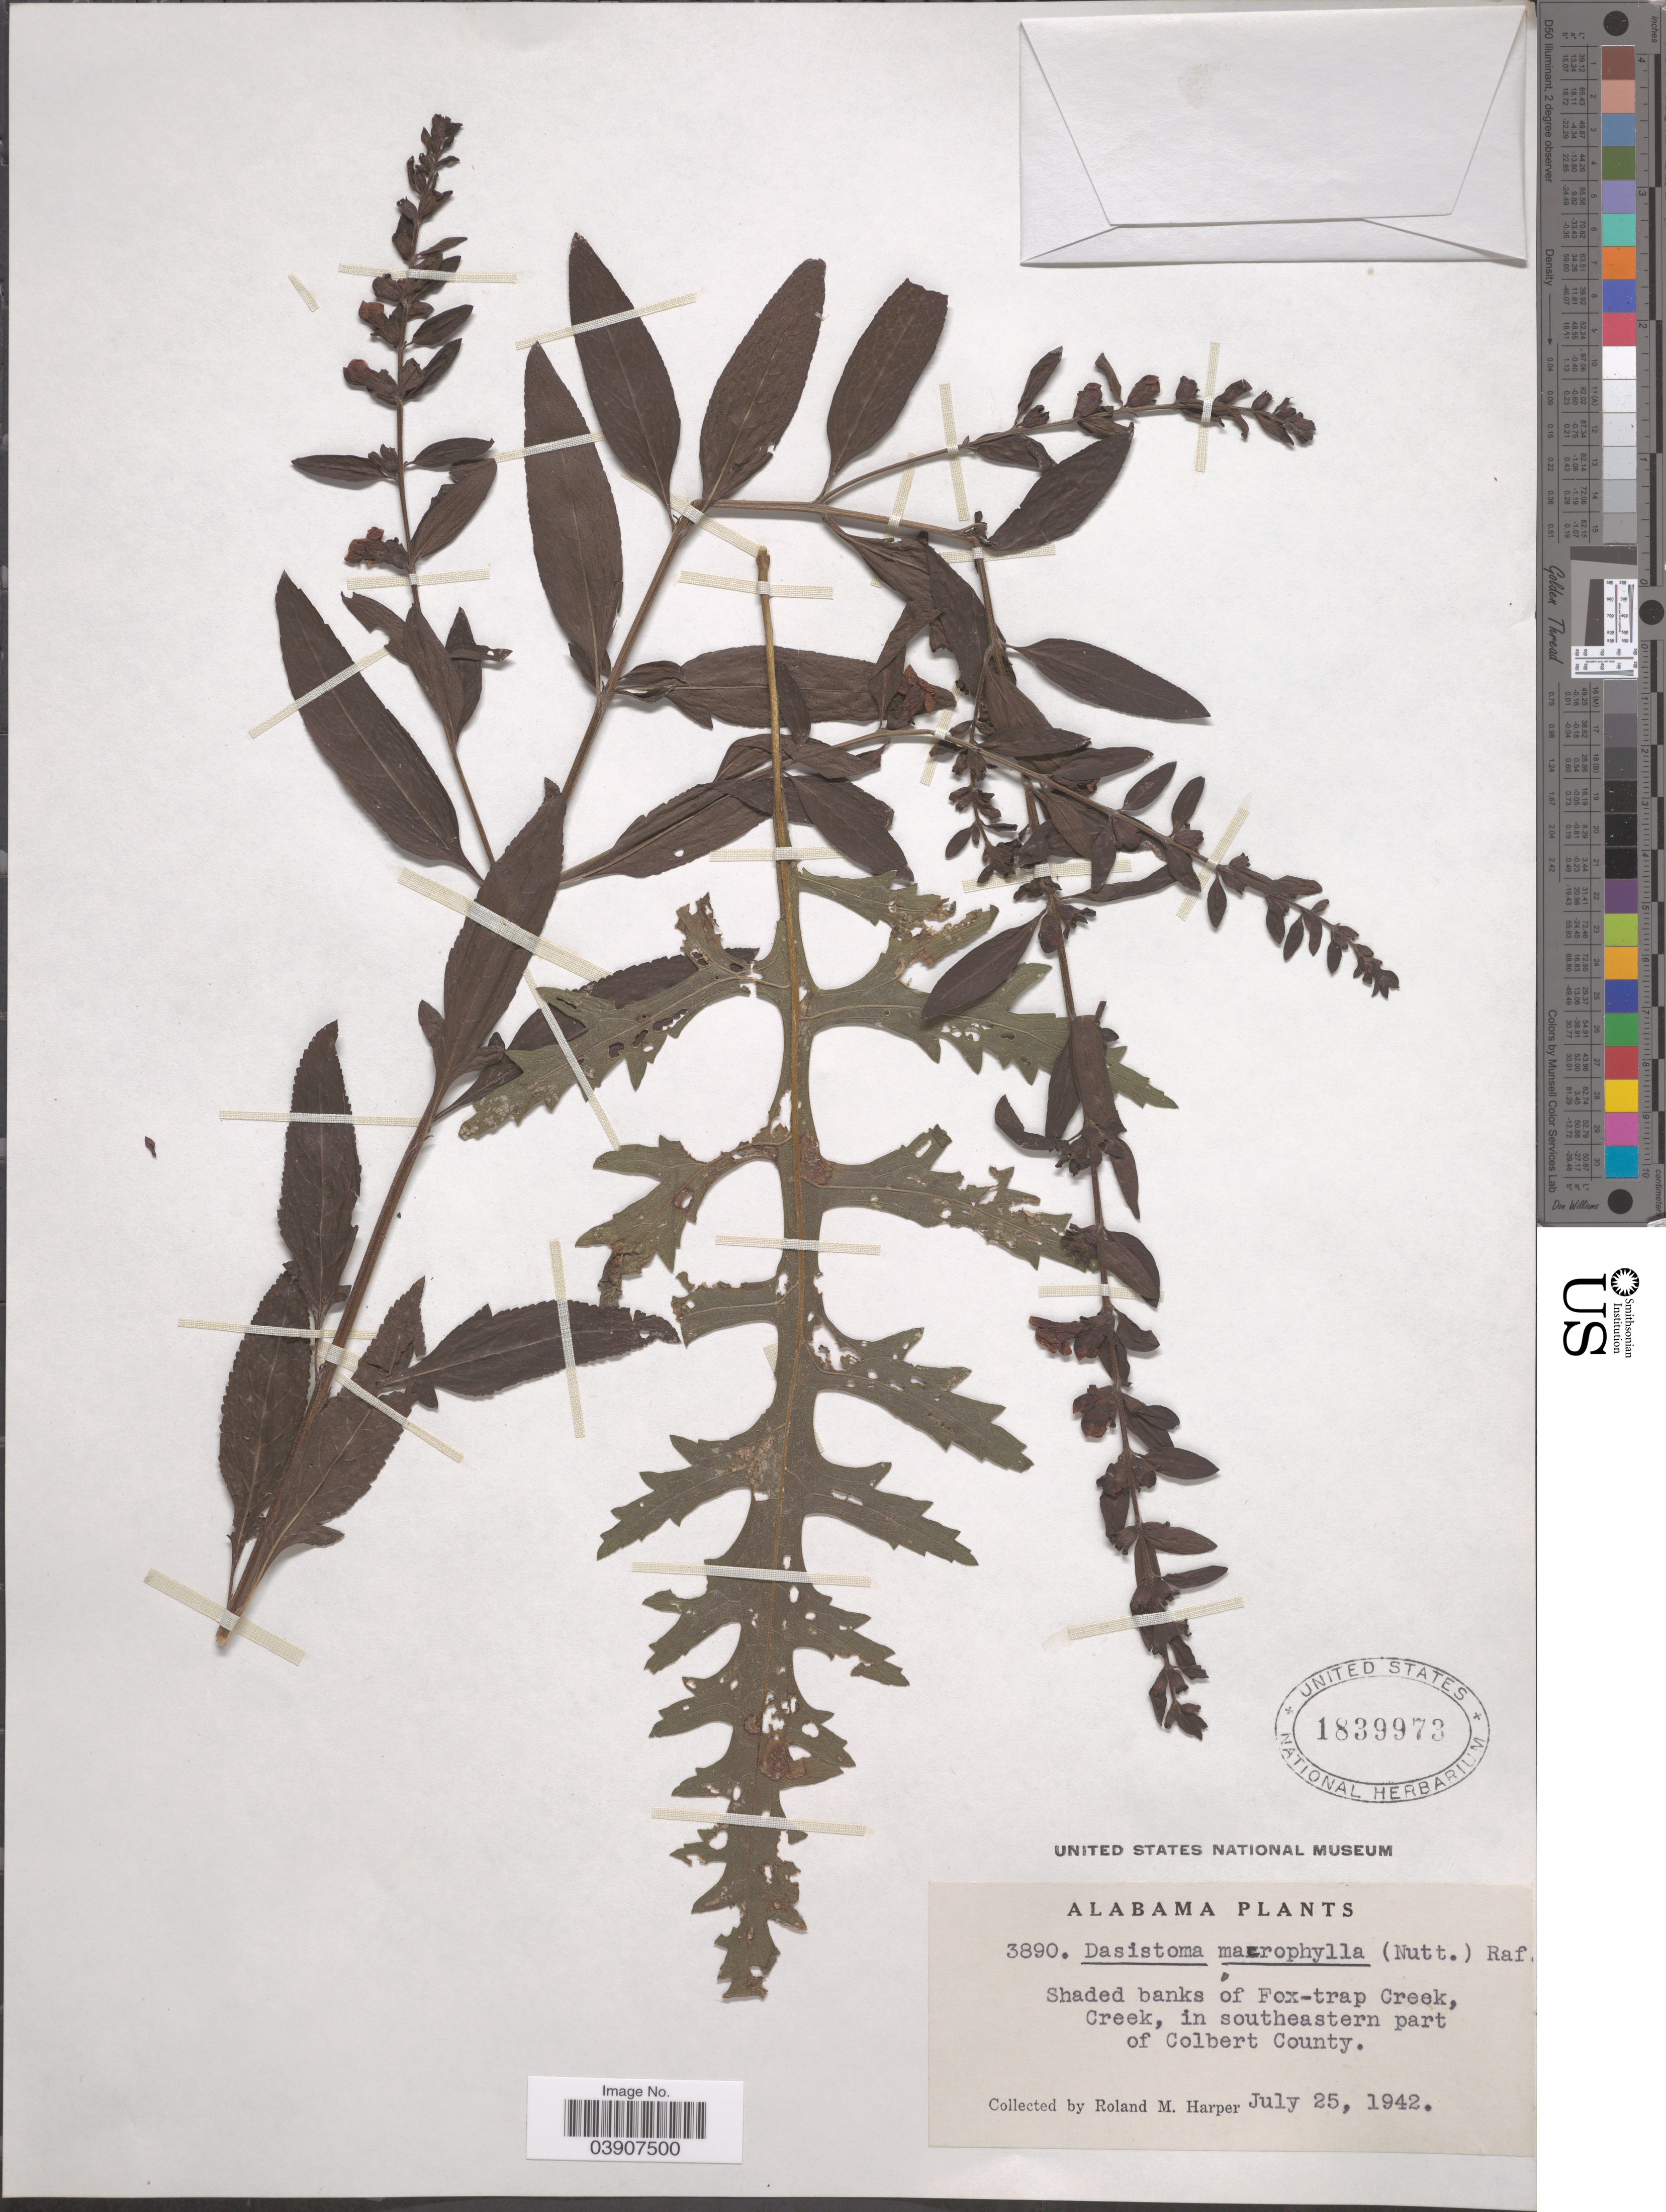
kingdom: Plantae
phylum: Tracheophyta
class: Magnoliopsida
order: Lamiales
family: Orobanchaceae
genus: Dasistoma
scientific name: Dasistoma macrophylla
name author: (Nutt.) Raf.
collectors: R. M. Harper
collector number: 3890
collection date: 1942-07-25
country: United States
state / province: Alabama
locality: Shaded banks of Fox-trap Creek, Creek, in southeastern part of Colbert County.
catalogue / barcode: US 1839973